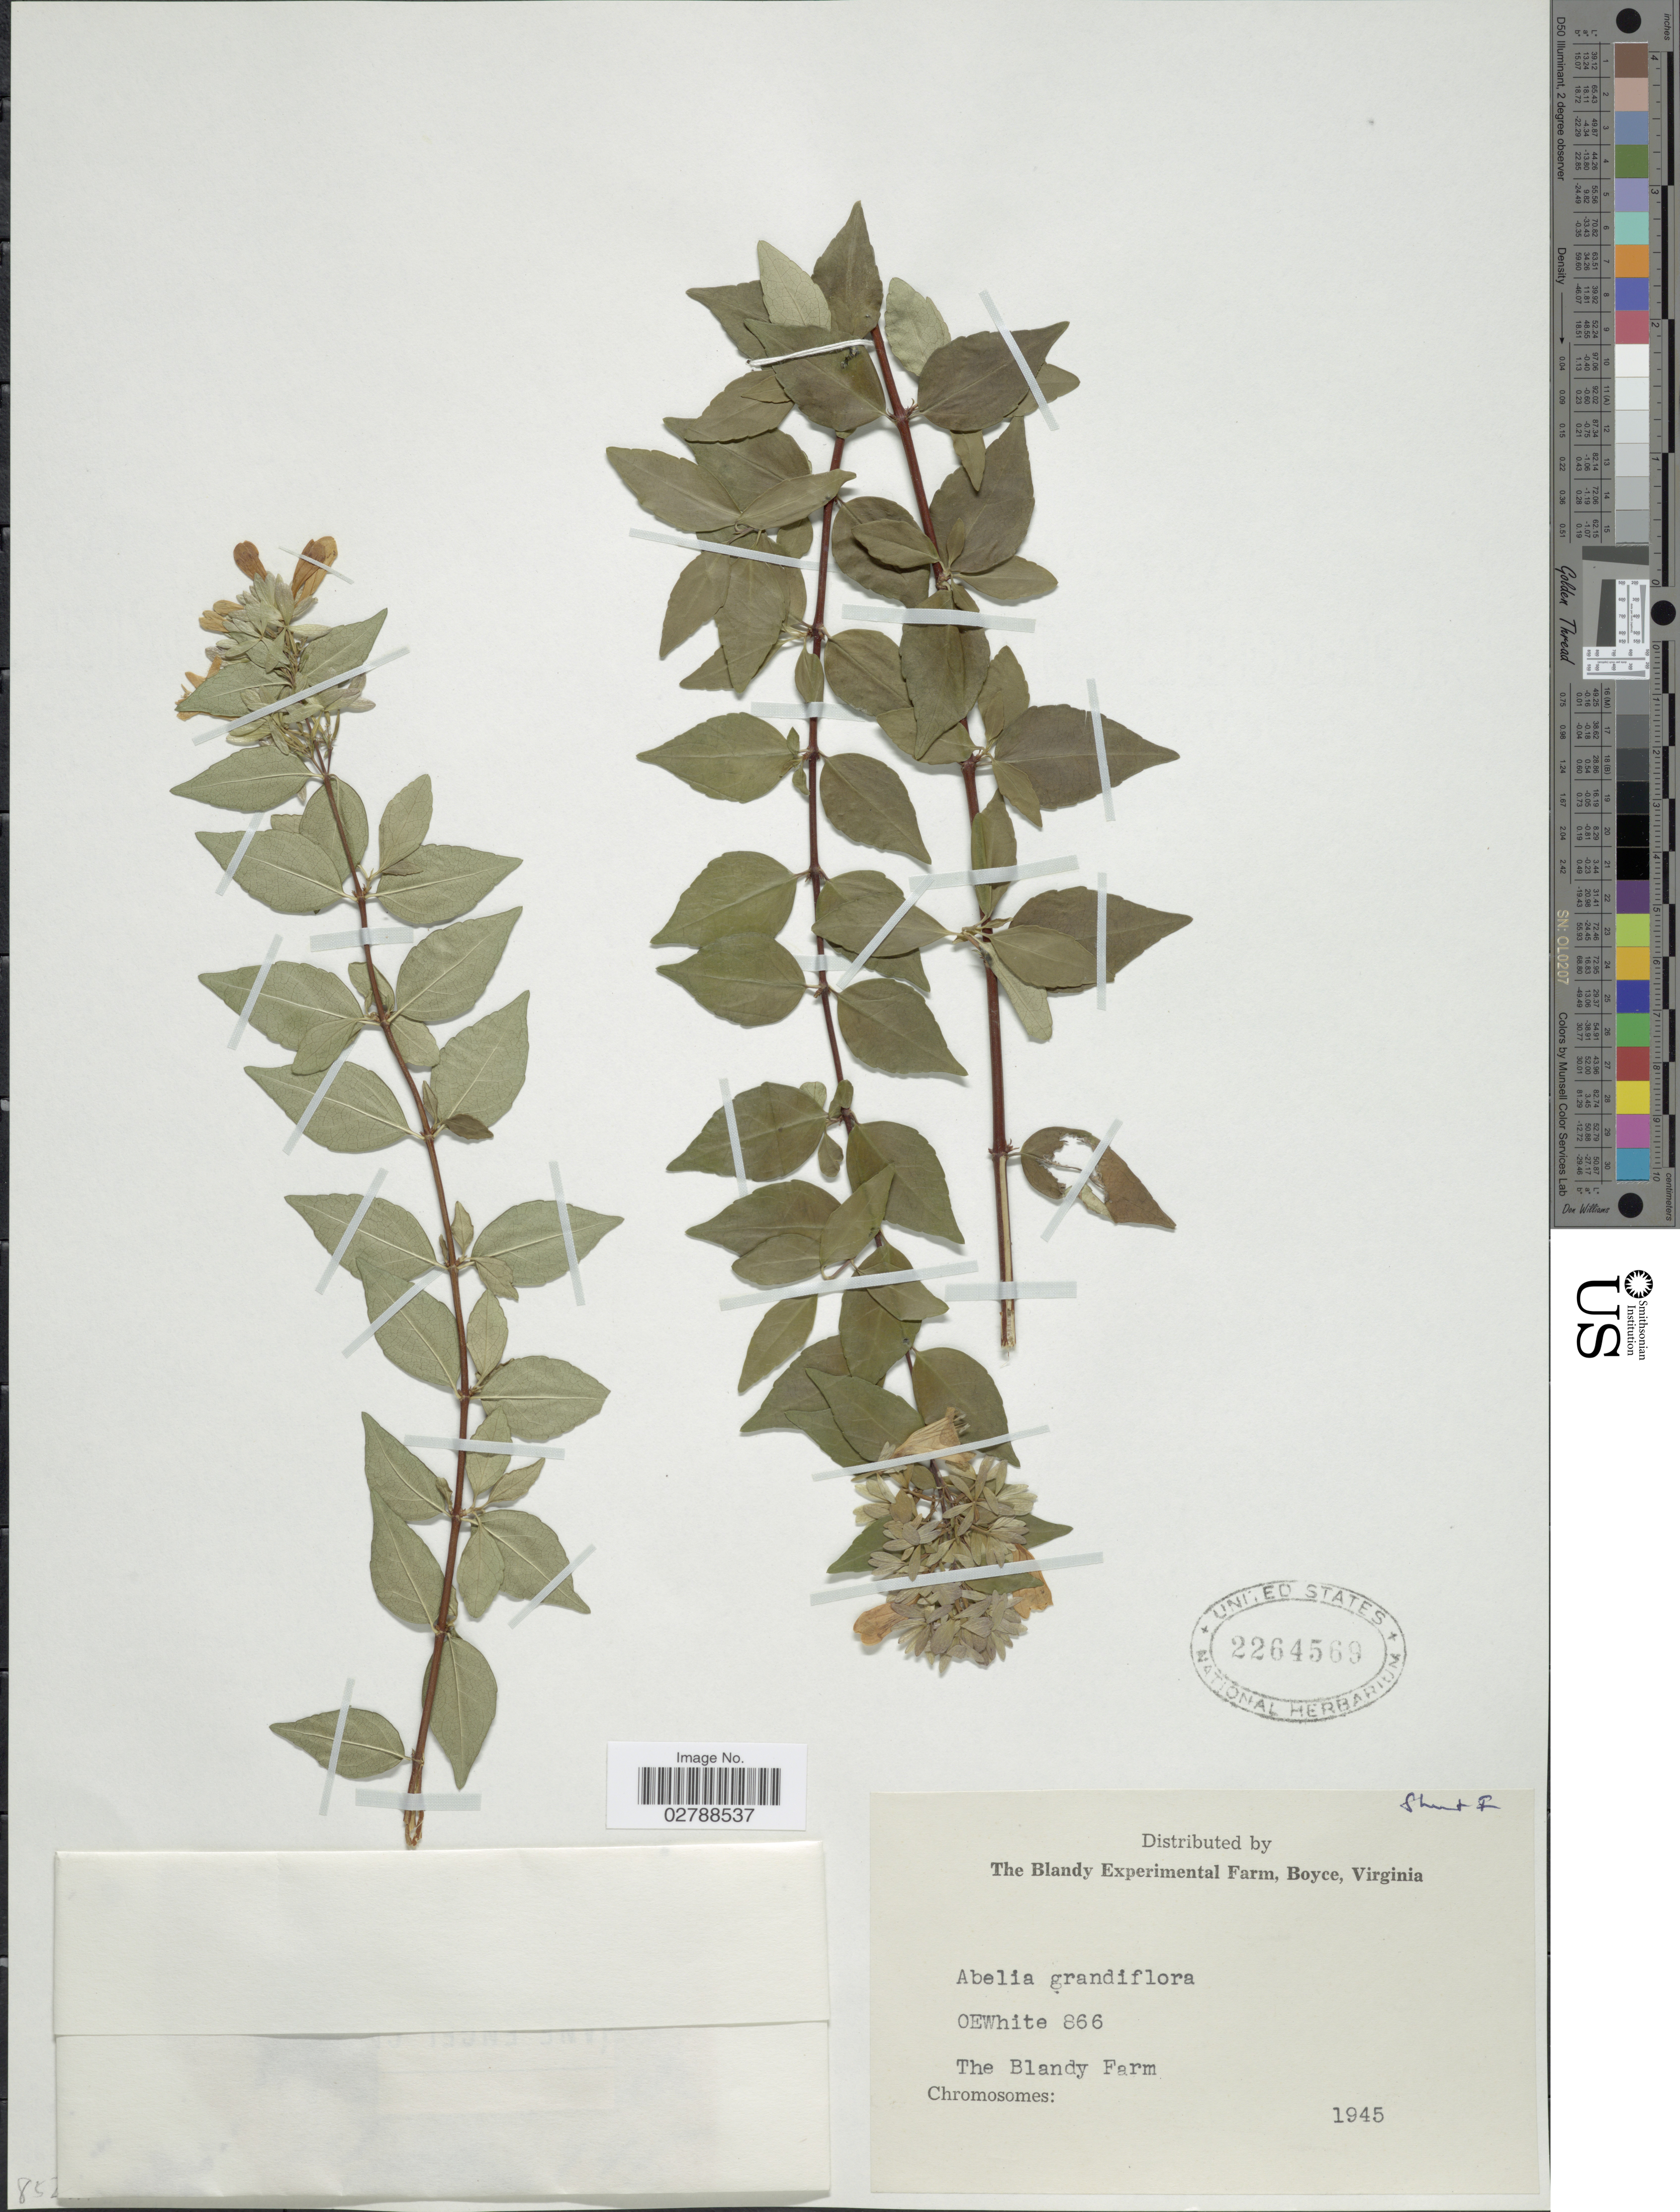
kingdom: Plantae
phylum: Tracheophyta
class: Magnoliopsida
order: Dipsacales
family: Caprifoliaceae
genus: Abelia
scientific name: Abelia grandiflora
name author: (André) Rehder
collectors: O. E. White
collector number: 866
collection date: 1945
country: United States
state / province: Virginia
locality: The Blandy Farm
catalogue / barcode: US 2264569